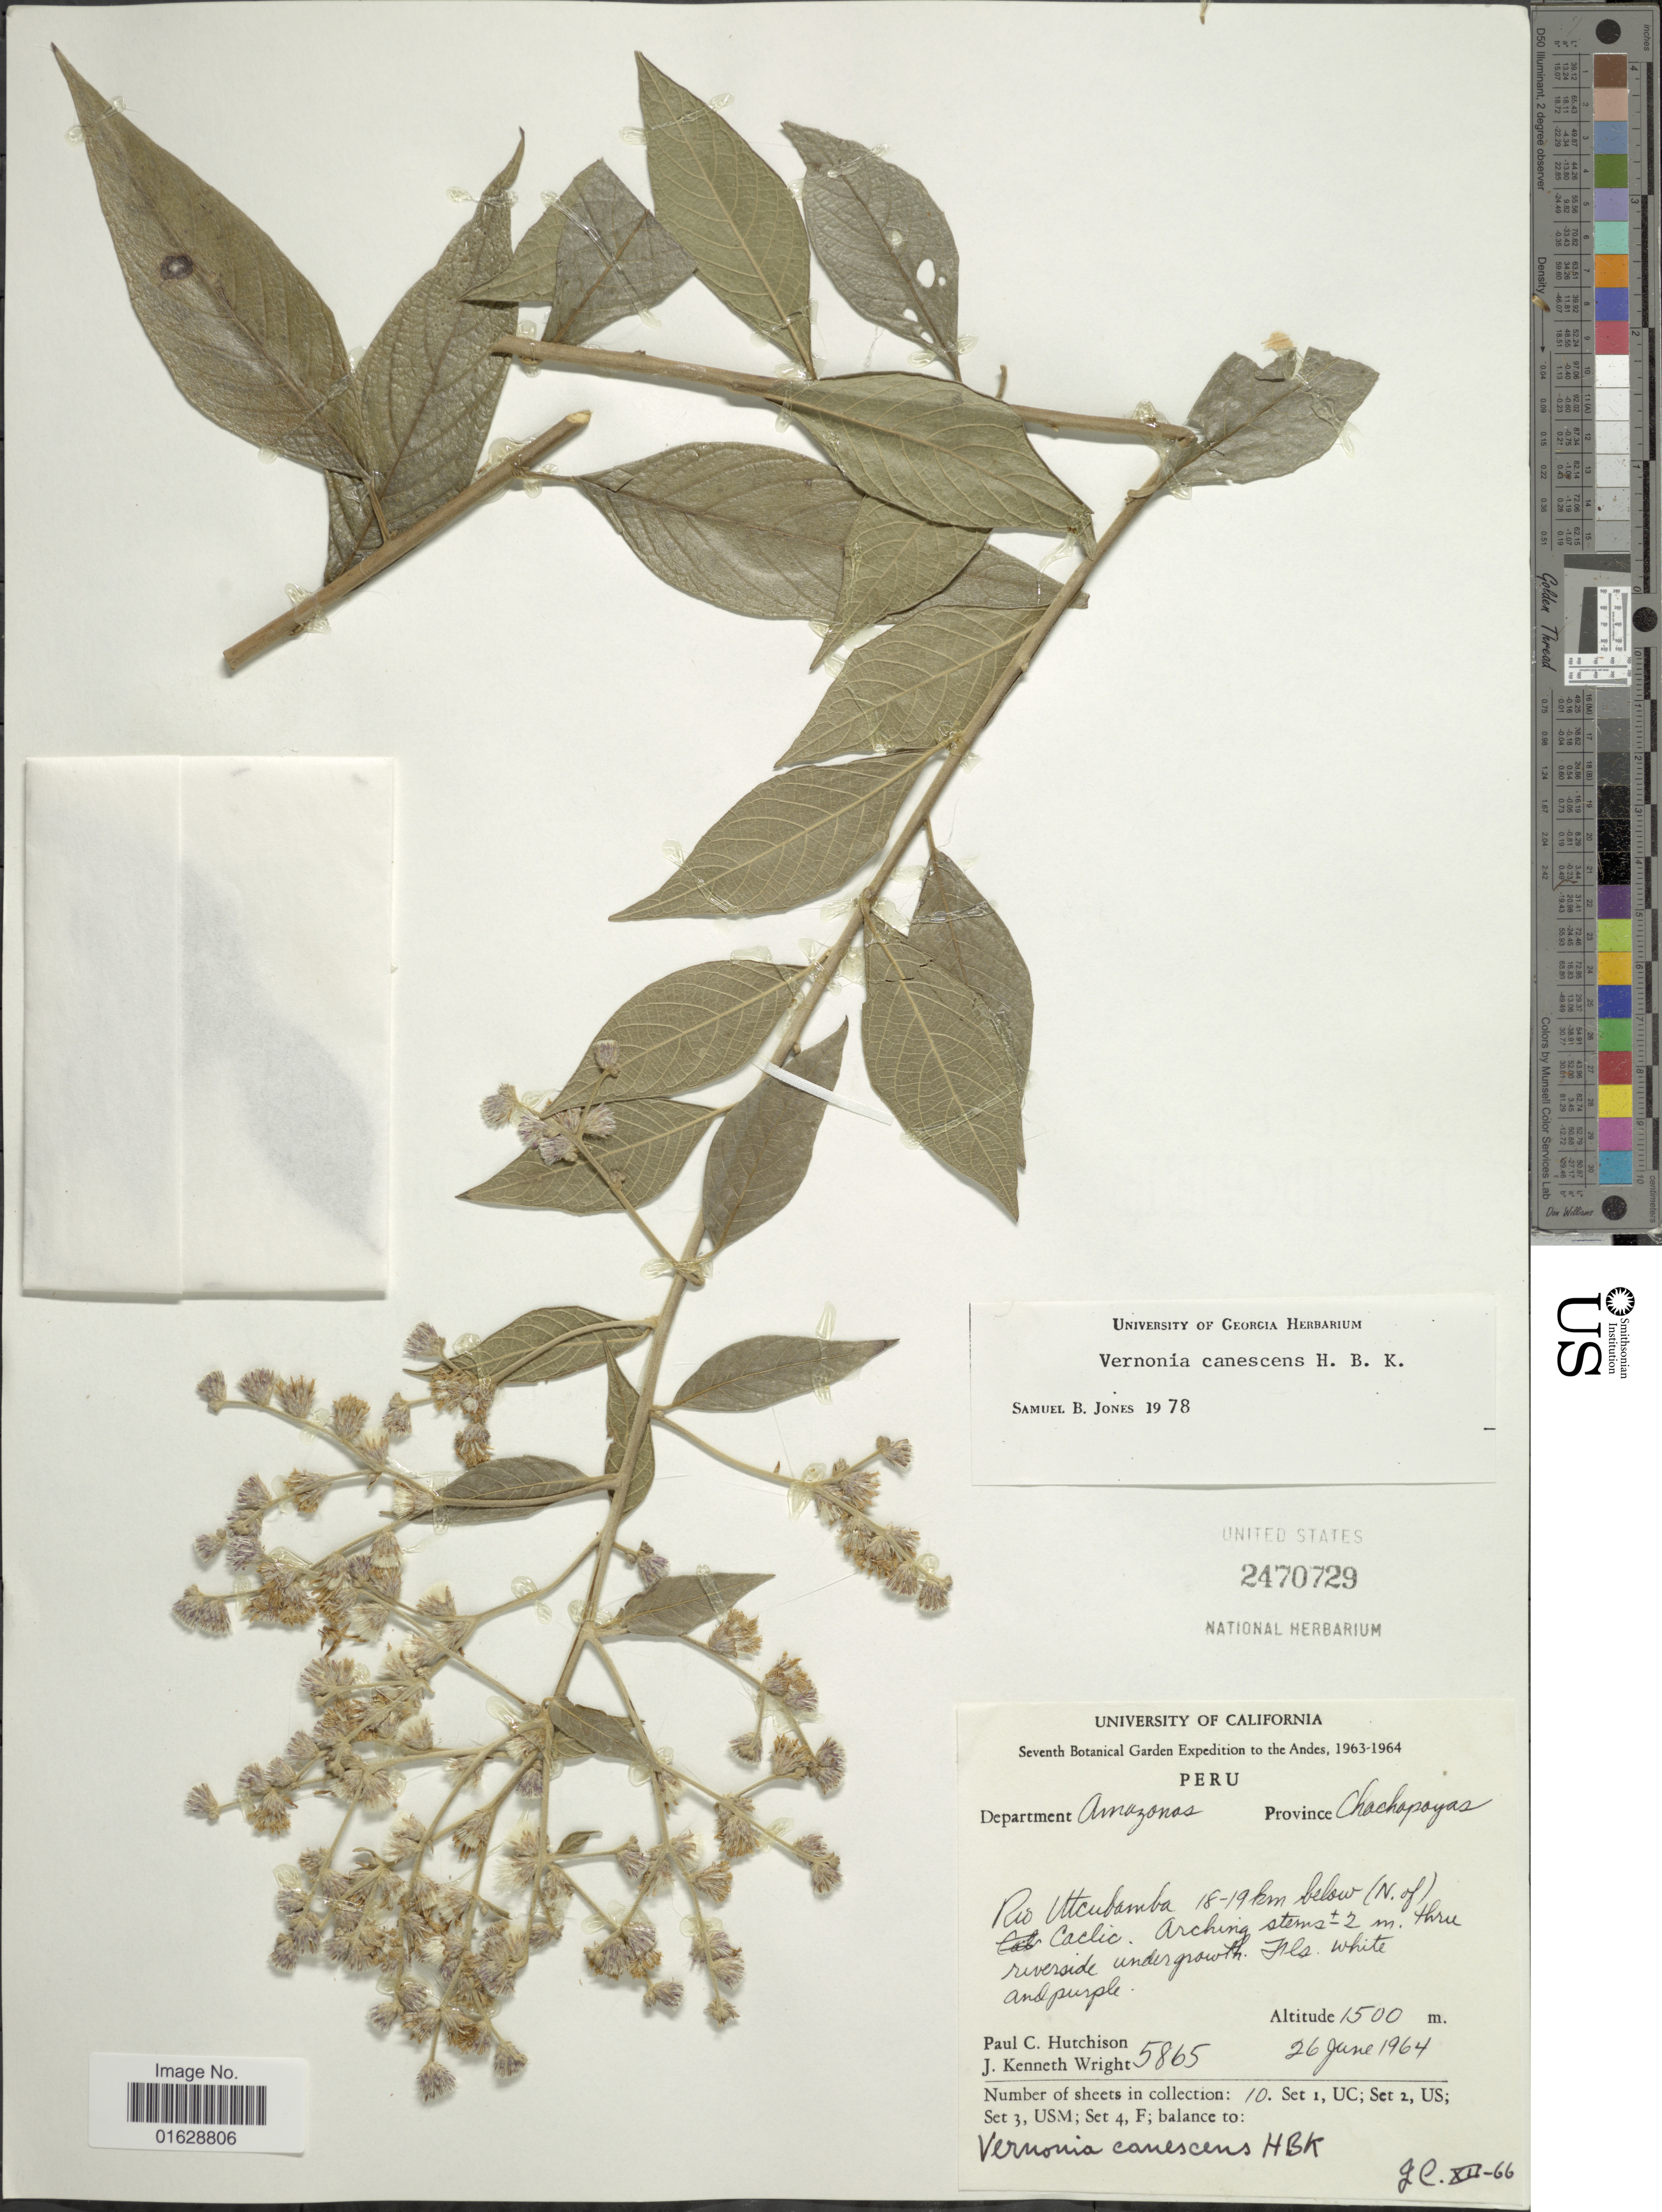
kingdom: Plantae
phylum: Tracheophyta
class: Magnoliopsida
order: Asterales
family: Asteraceae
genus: Lepidaploa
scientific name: Lepidaploa canescens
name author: (Kunth) H. Rob.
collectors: P. C. Hutchison & J. K. Wright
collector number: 5865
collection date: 1964-06-26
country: Peru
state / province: Amazonas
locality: Department Amazonas. Province Chachapoyas. Rio Utcubamba 18-19 km below (N. of) Caclic.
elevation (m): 1500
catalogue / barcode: US 2470729